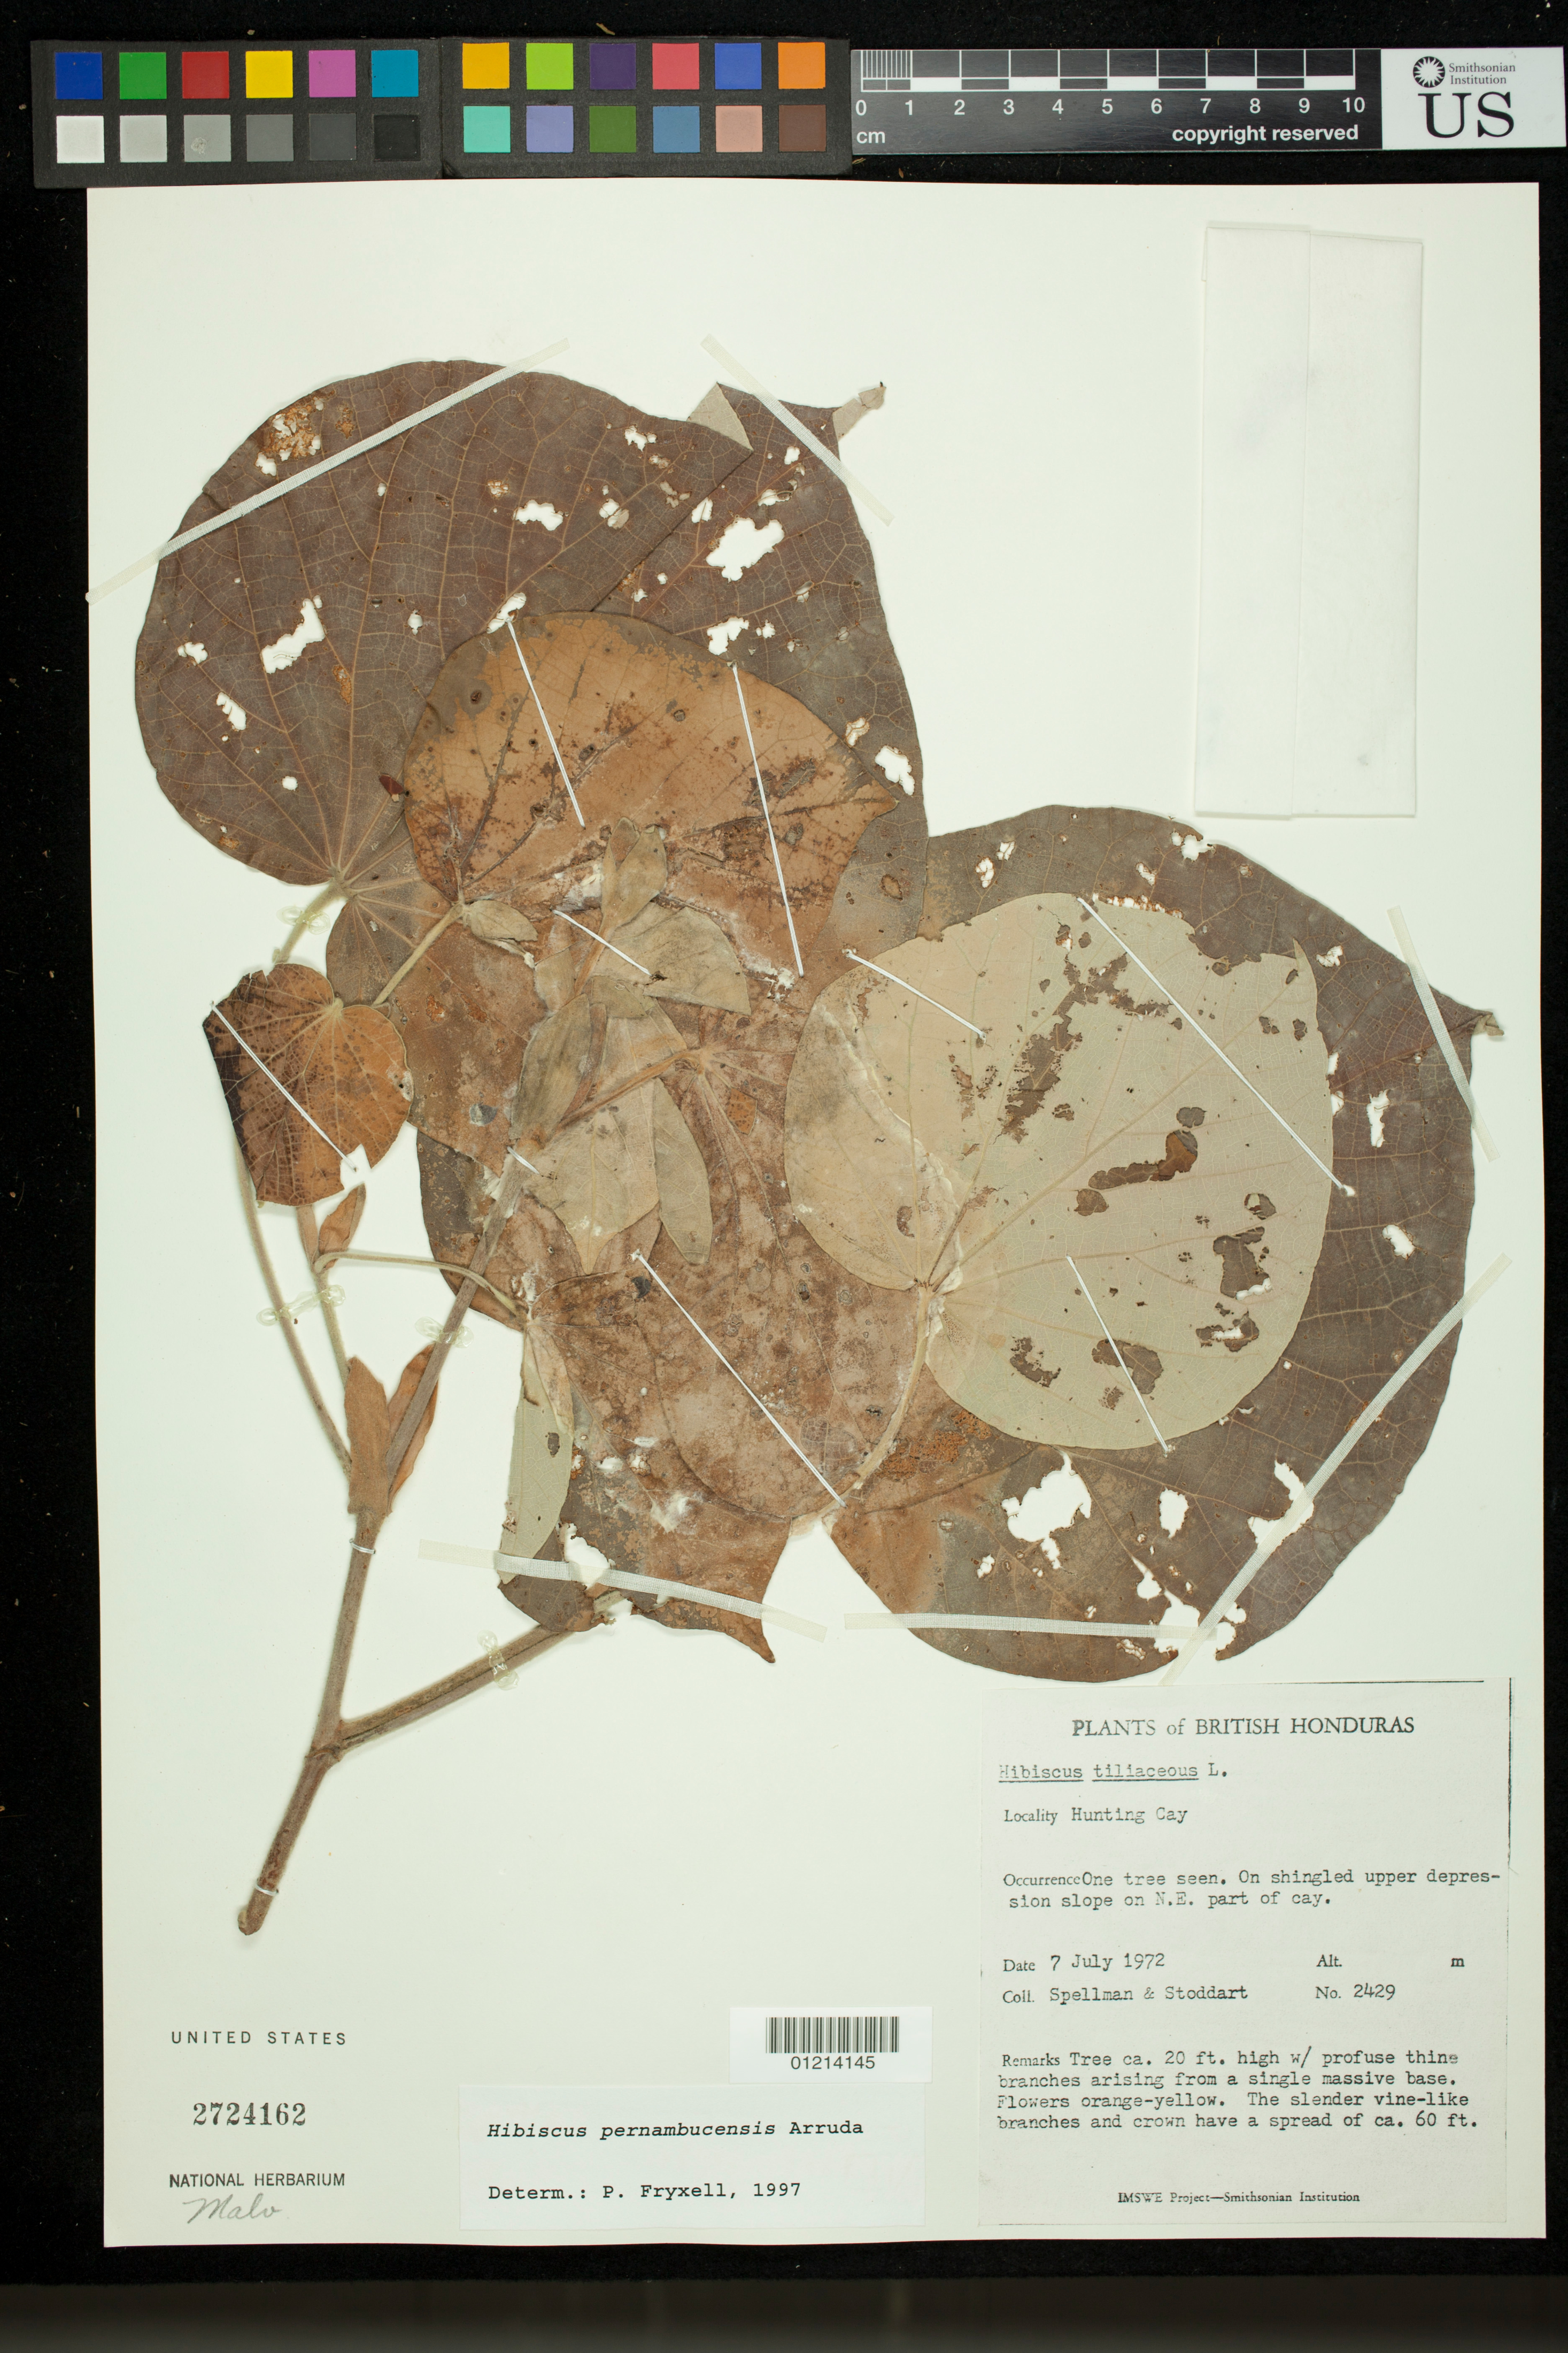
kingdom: Plantae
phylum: Tracheophyta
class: Magnoliopsida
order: Malvales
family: Malvaceae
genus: Talipariti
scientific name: Talipariti tiliaceum var. pernambucense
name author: (Arruda) Fryxell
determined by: Dorr, Laurence J., Curator (BOT), Smithsonian Institution - National Museum of Natural History (UNITED STATES)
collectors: Spellman, -- & D. R. Stoddart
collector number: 2429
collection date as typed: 07 Jul 1972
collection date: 1972-07-07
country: Belize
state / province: Toledo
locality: British Honduras. Hunting Cay. On shingled upper depression slope on N.E. part of cay.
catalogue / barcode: US 2724162